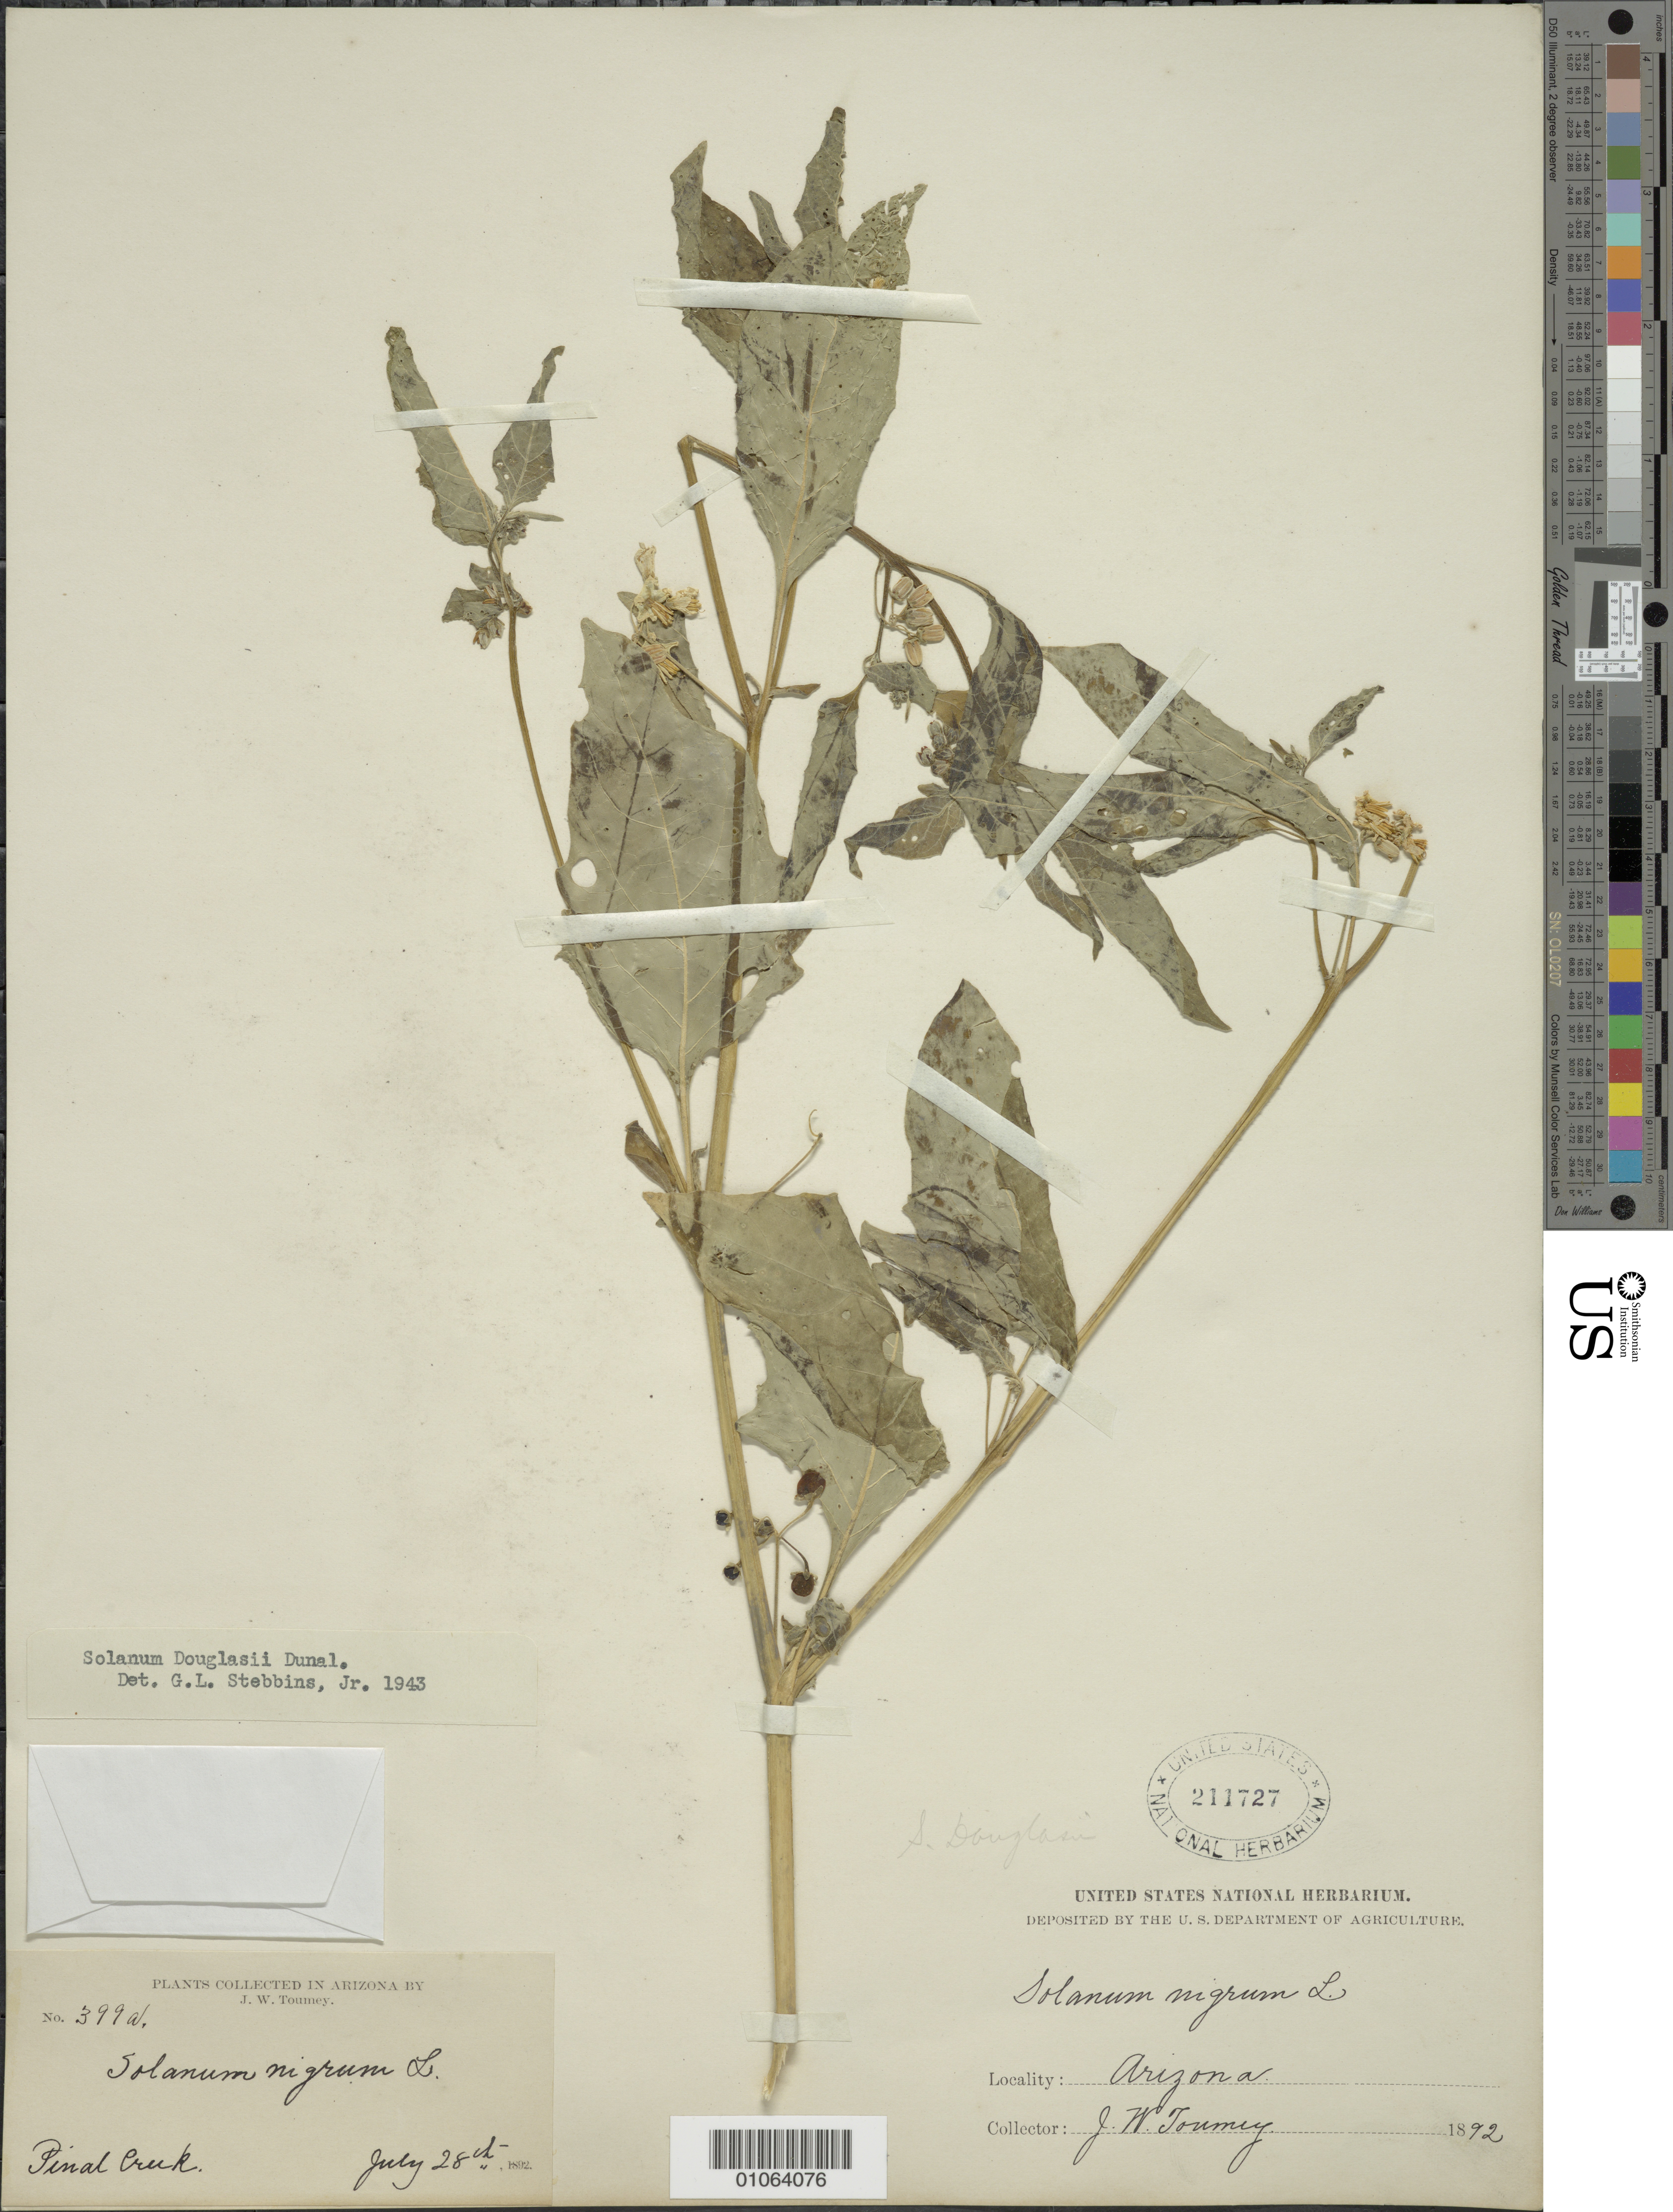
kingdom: Plantae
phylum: Tracheophyta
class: Magnoliopsida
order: Solanales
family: Solanaceae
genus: Solanum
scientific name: Solanum douglasii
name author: Dunal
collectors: J. W. Toumey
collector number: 399a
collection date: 1892-07-28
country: United States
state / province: Arizona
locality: Pinal Creek.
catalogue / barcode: US 211727